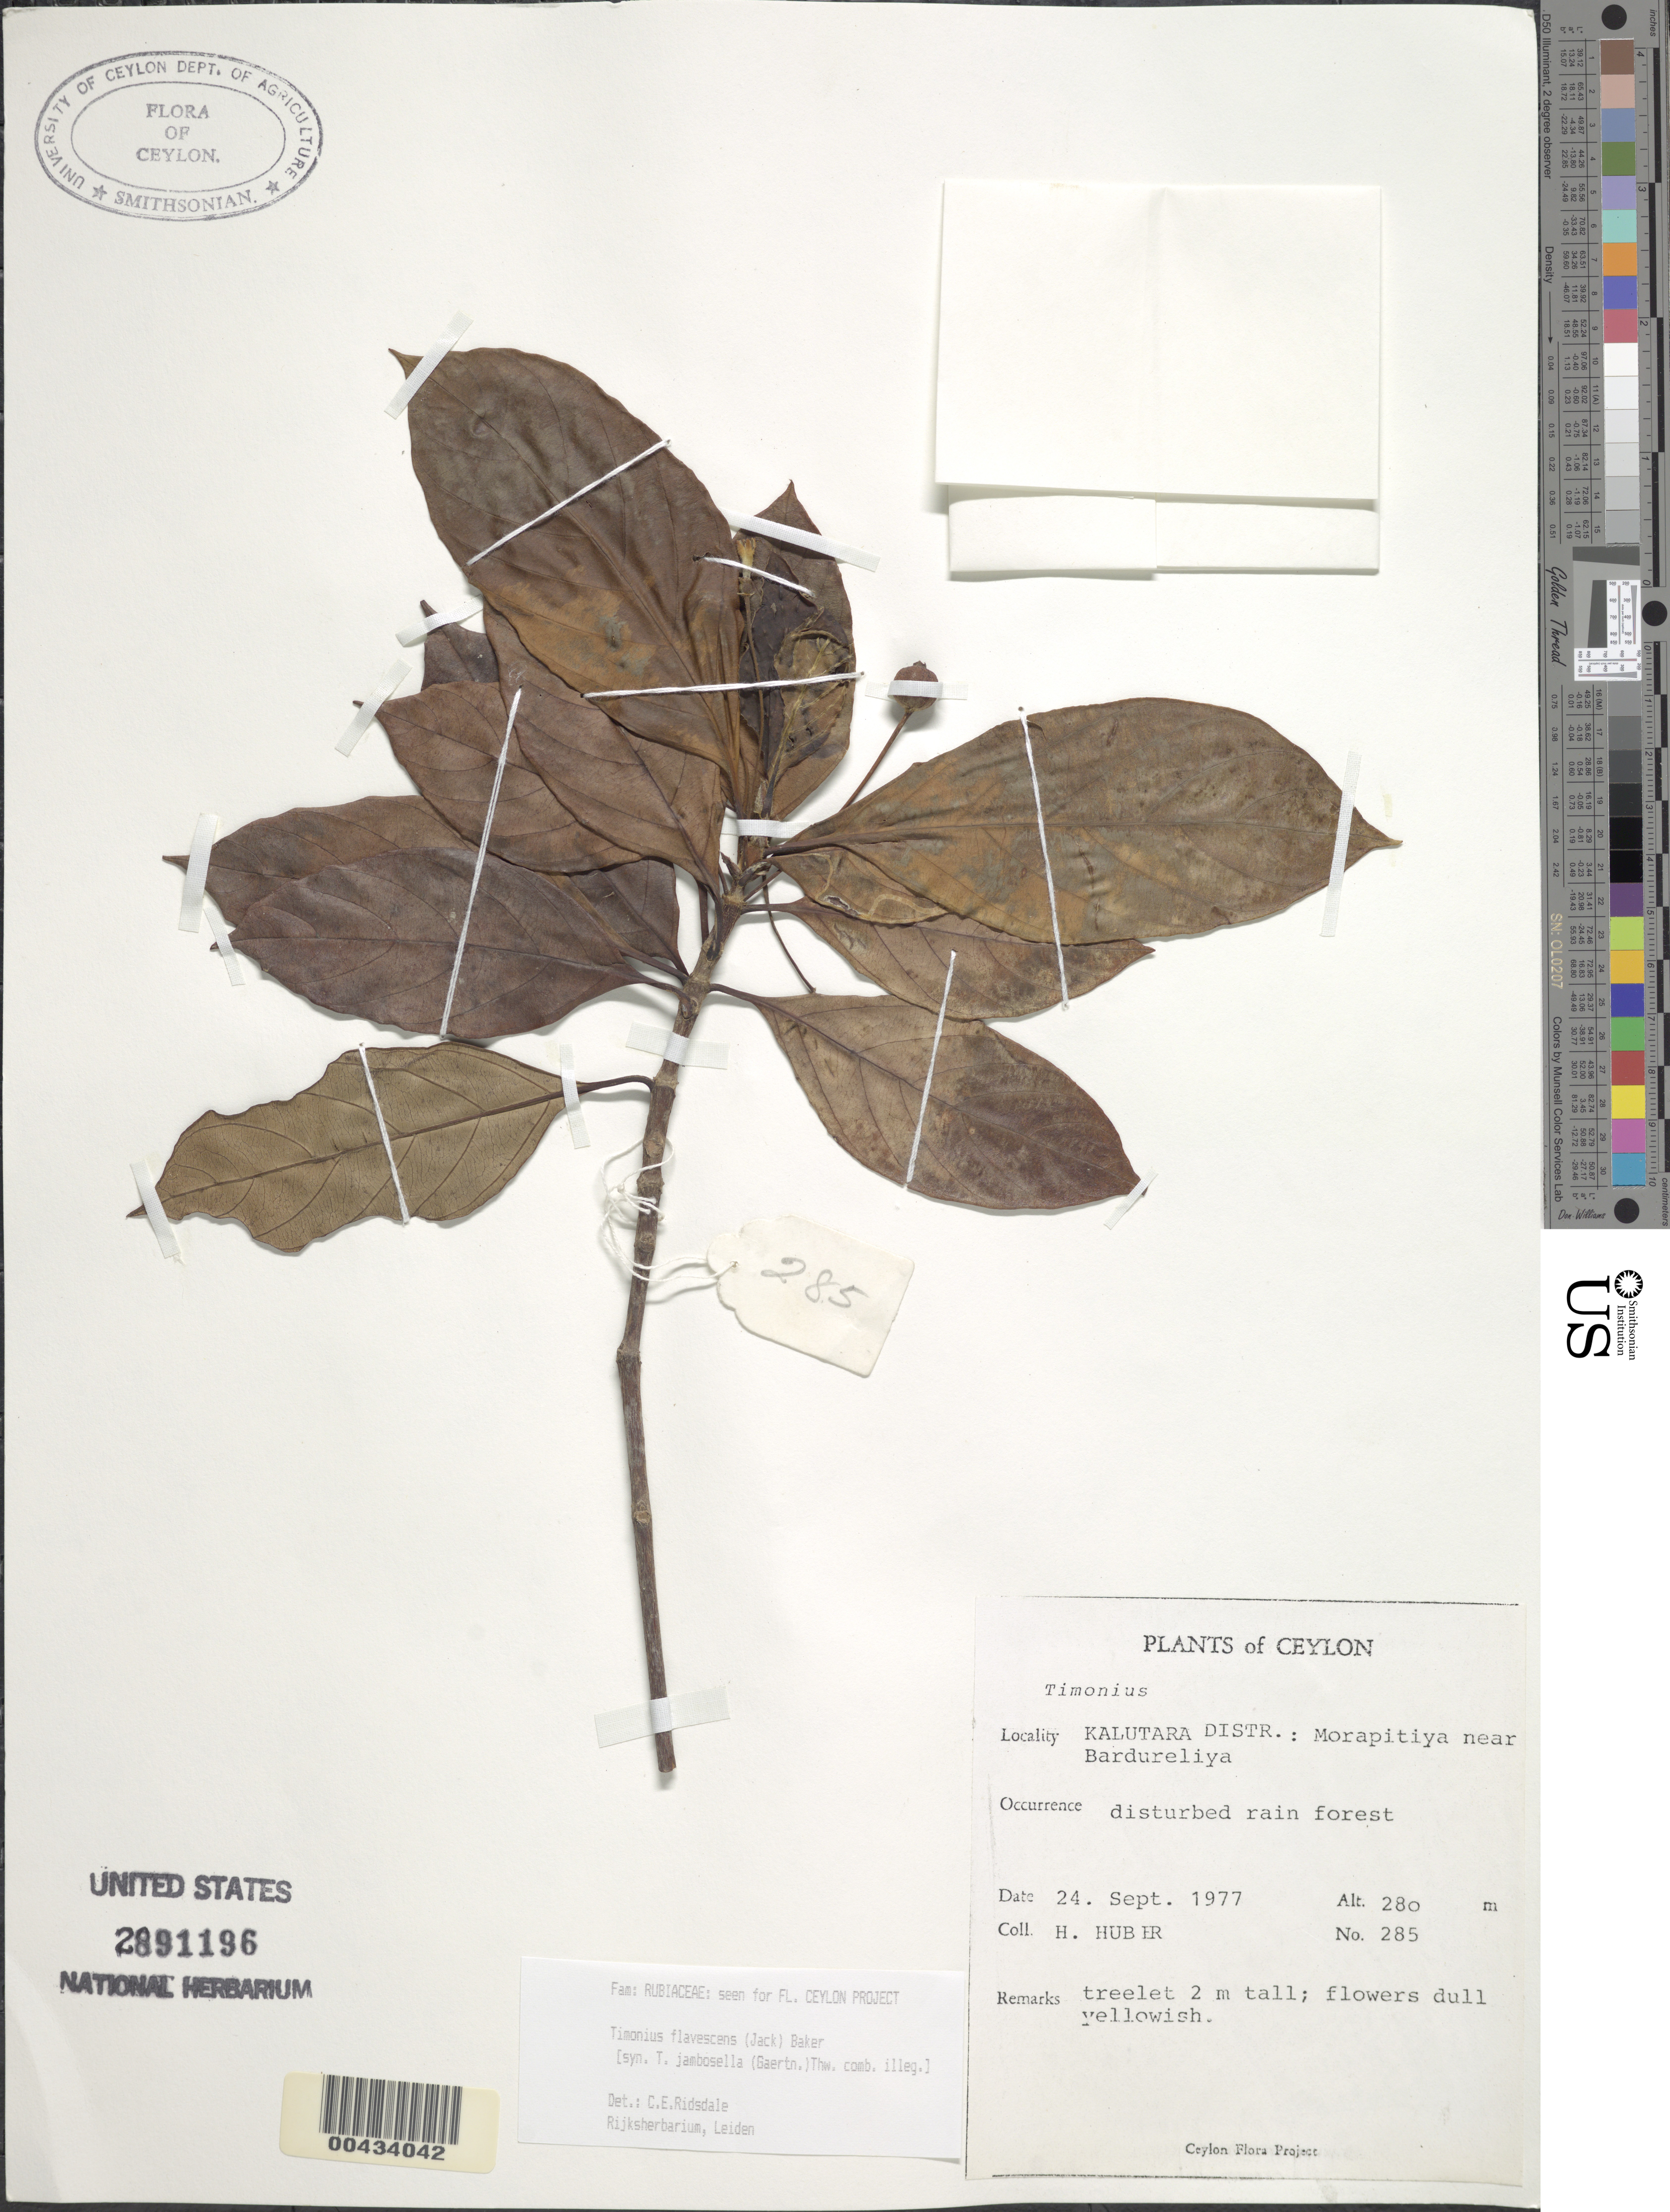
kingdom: Plantae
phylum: Tracheophyta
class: Magnoliopsida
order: Gentianales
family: Rubiaceae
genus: Timonius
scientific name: Timonius flavescens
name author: (Jack) Baker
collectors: H. Huber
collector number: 285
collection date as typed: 24 Sep 1977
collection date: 1977-09-24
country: Sri Lanka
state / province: Western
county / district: Kalutara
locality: Morapitiya near Bardureliya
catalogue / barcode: US 2891186